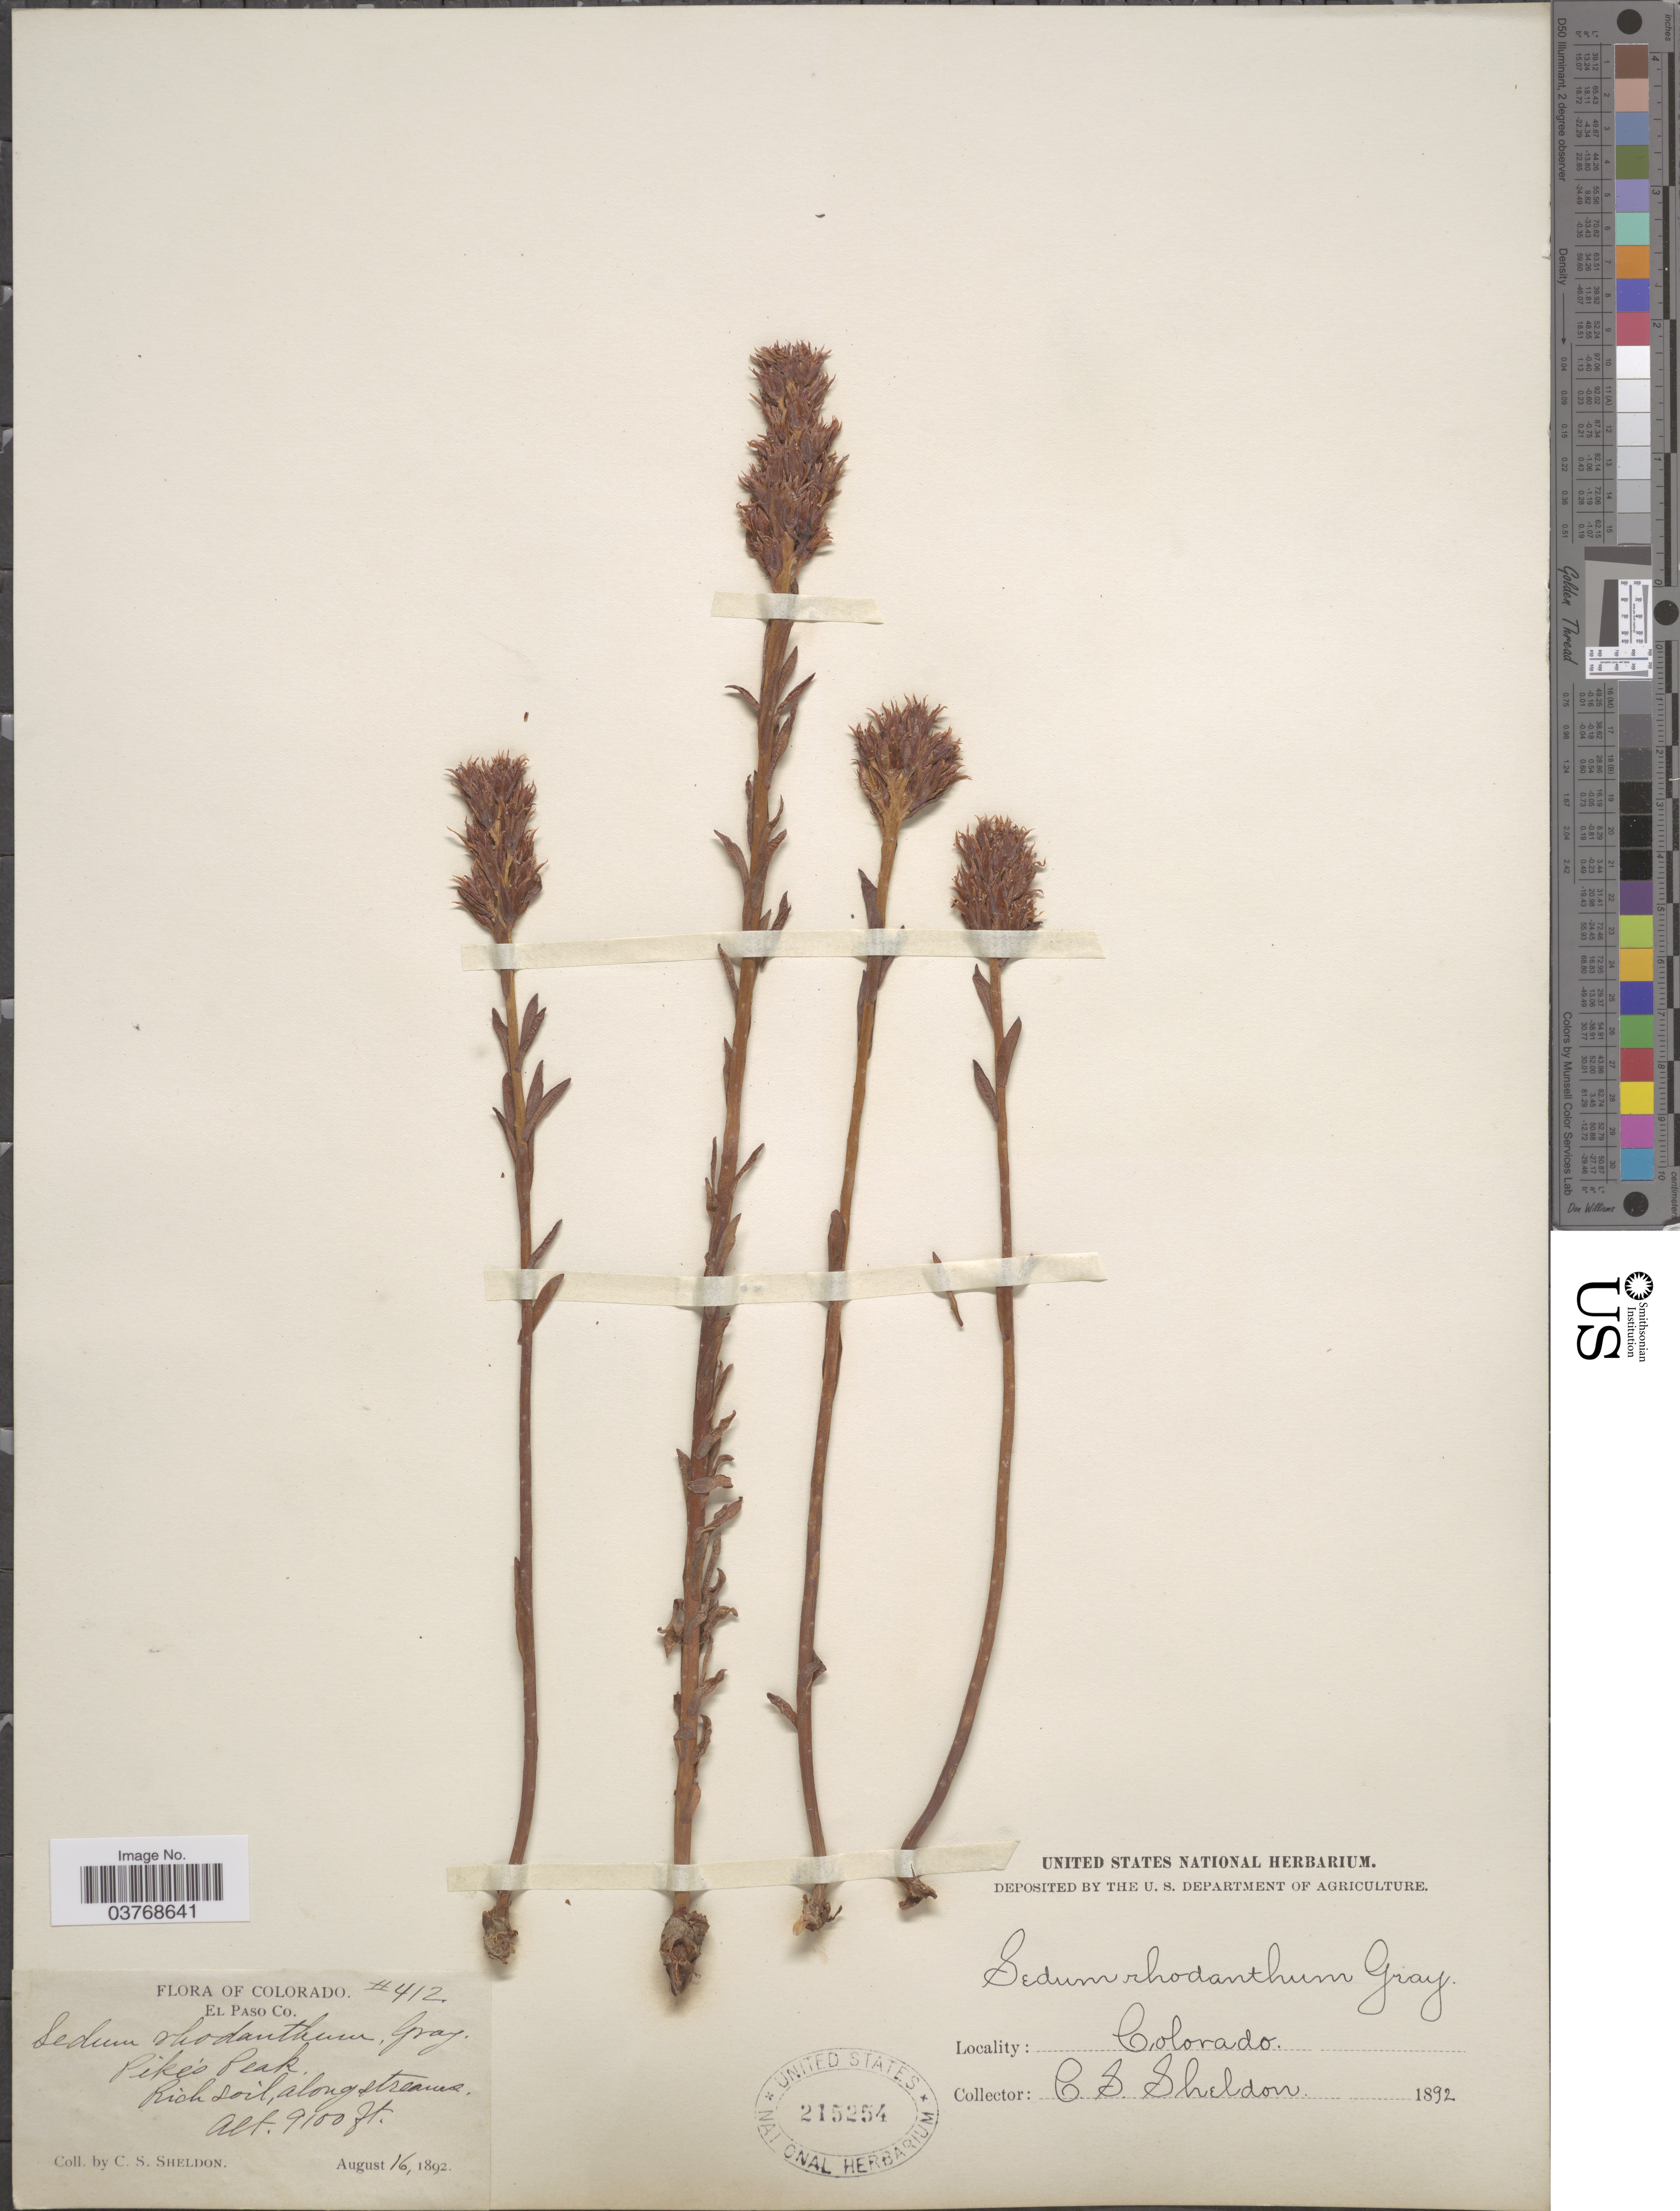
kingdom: Plantae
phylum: Tracheophyta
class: Magnoliopsida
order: Saxifragales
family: Crassulaceae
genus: Rhodiola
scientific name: Rhodiola rhodantha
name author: (A. Gray) H. Jacobsen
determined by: Strong, Mark T., (BOT), Smithsonian Institution - National Museum of Natural History (UNITED STATES)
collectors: C. S. Sheldon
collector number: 412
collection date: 1892-08-16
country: United States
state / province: Colorado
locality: El Paso Co. Pike's Peak.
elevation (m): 2774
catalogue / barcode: US 215254